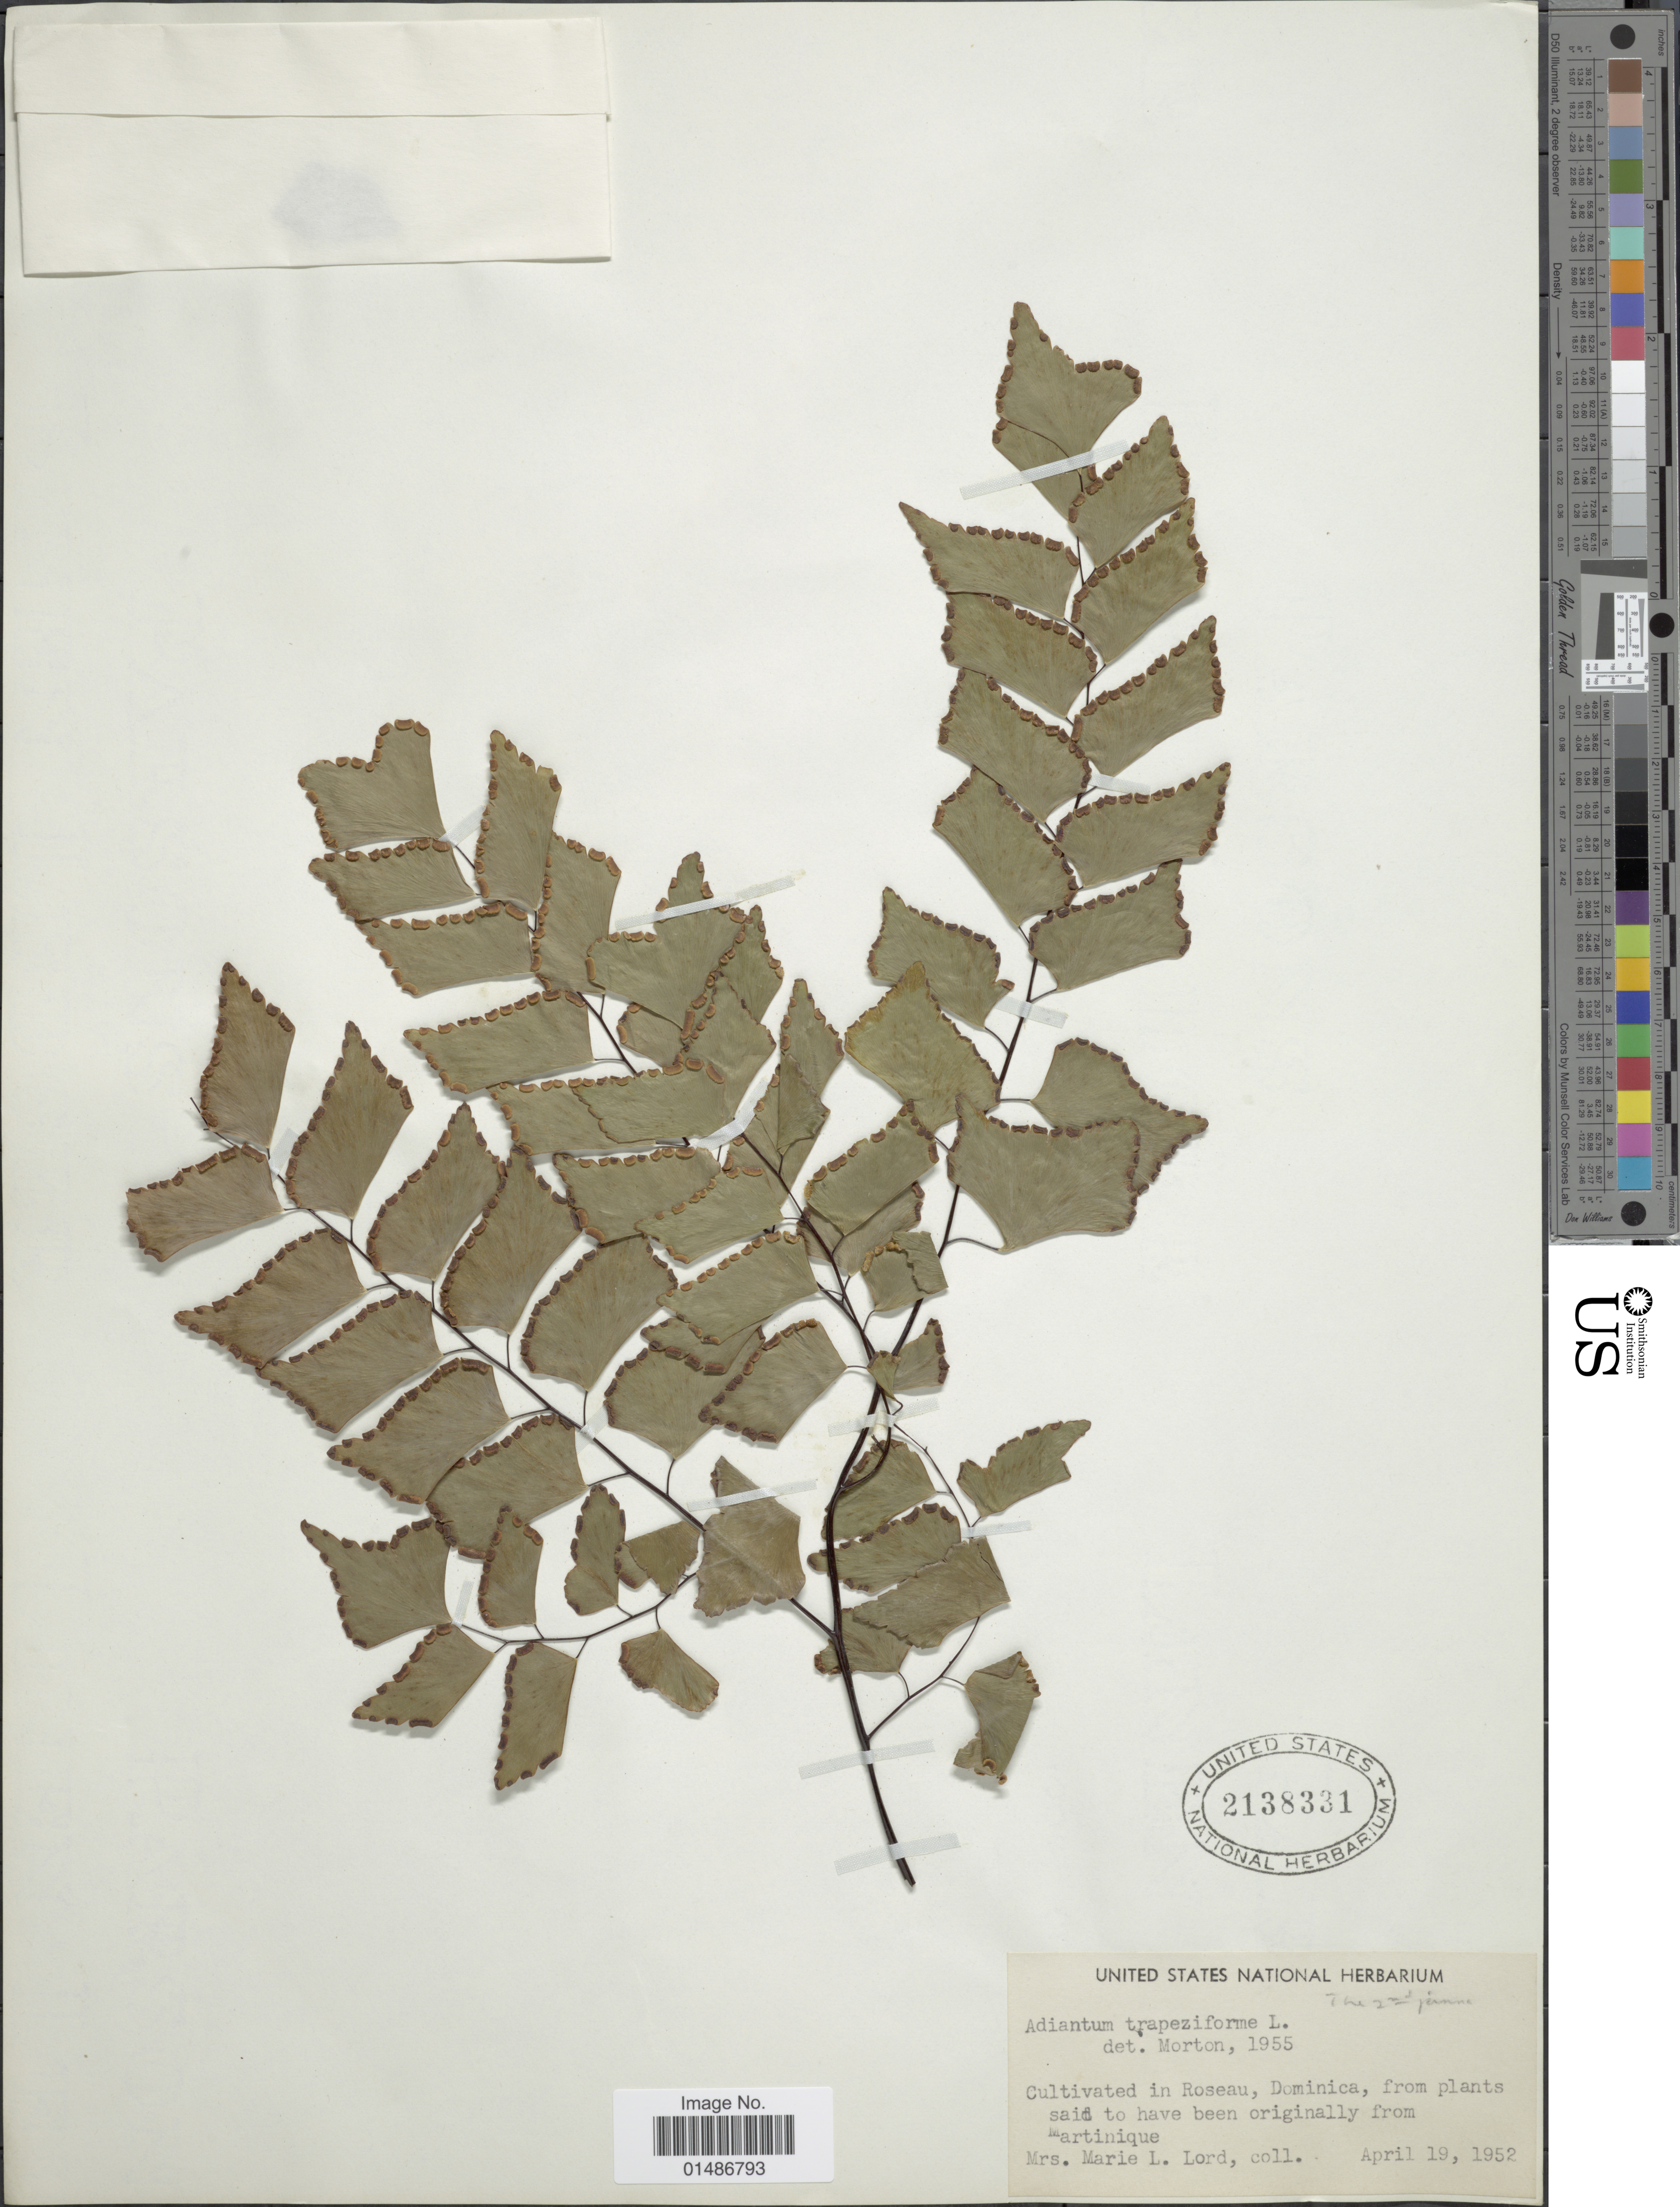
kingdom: Plantae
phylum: Tracheophyta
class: Polypodiopsida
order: Polypodiales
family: Pteridaceae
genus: Adiantum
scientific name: Adiantum trapeziforme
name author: L.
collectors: M. Lord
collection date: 1952-04-19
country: Dominica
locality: Cultivated in Roseau.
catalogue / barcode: US 2138331